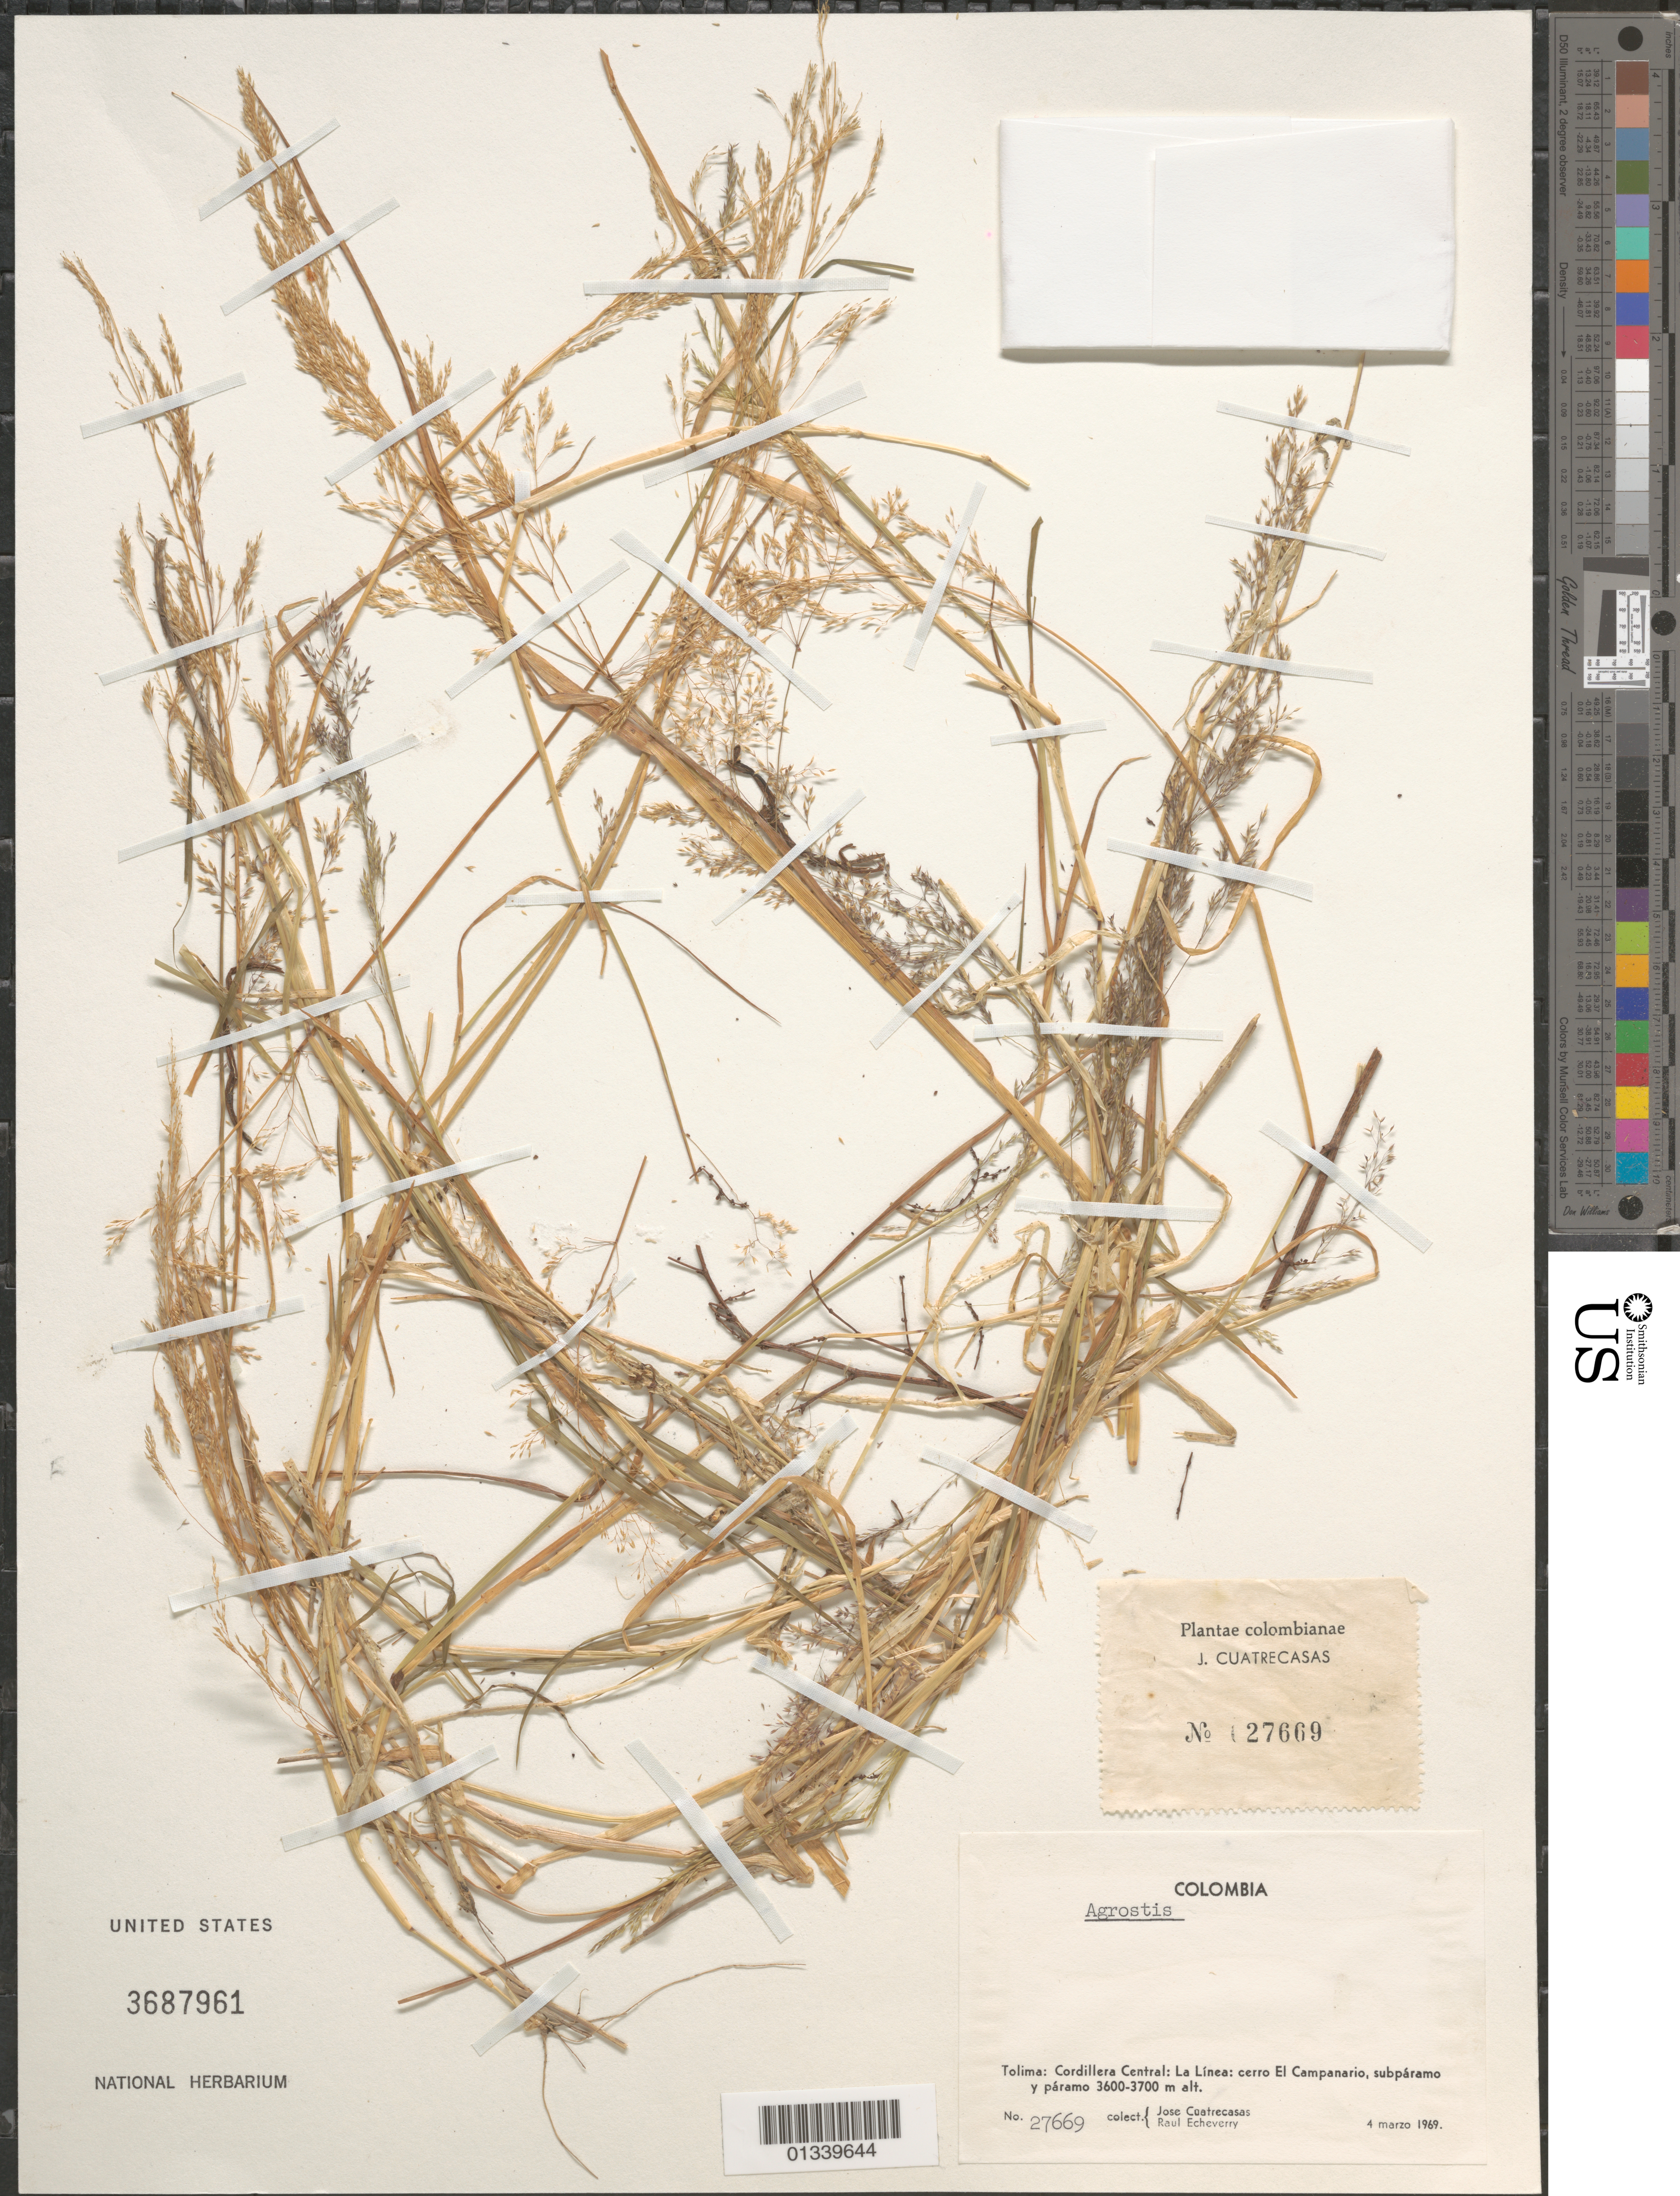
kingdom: Plantae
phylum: Tracheophyta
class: Liliopsida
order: Poales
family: Poaceae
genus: Agrostis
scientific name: Agrostis sp.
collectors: J. Cuatrecasas & R. Echeverry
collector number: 27669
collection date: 1969-03-04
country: Colombia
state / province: Tolima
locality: Cordillera Central: La Linea-cerro El Campanario.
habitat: Subparamo y paramo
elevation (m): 3600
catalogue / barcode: US 3687961